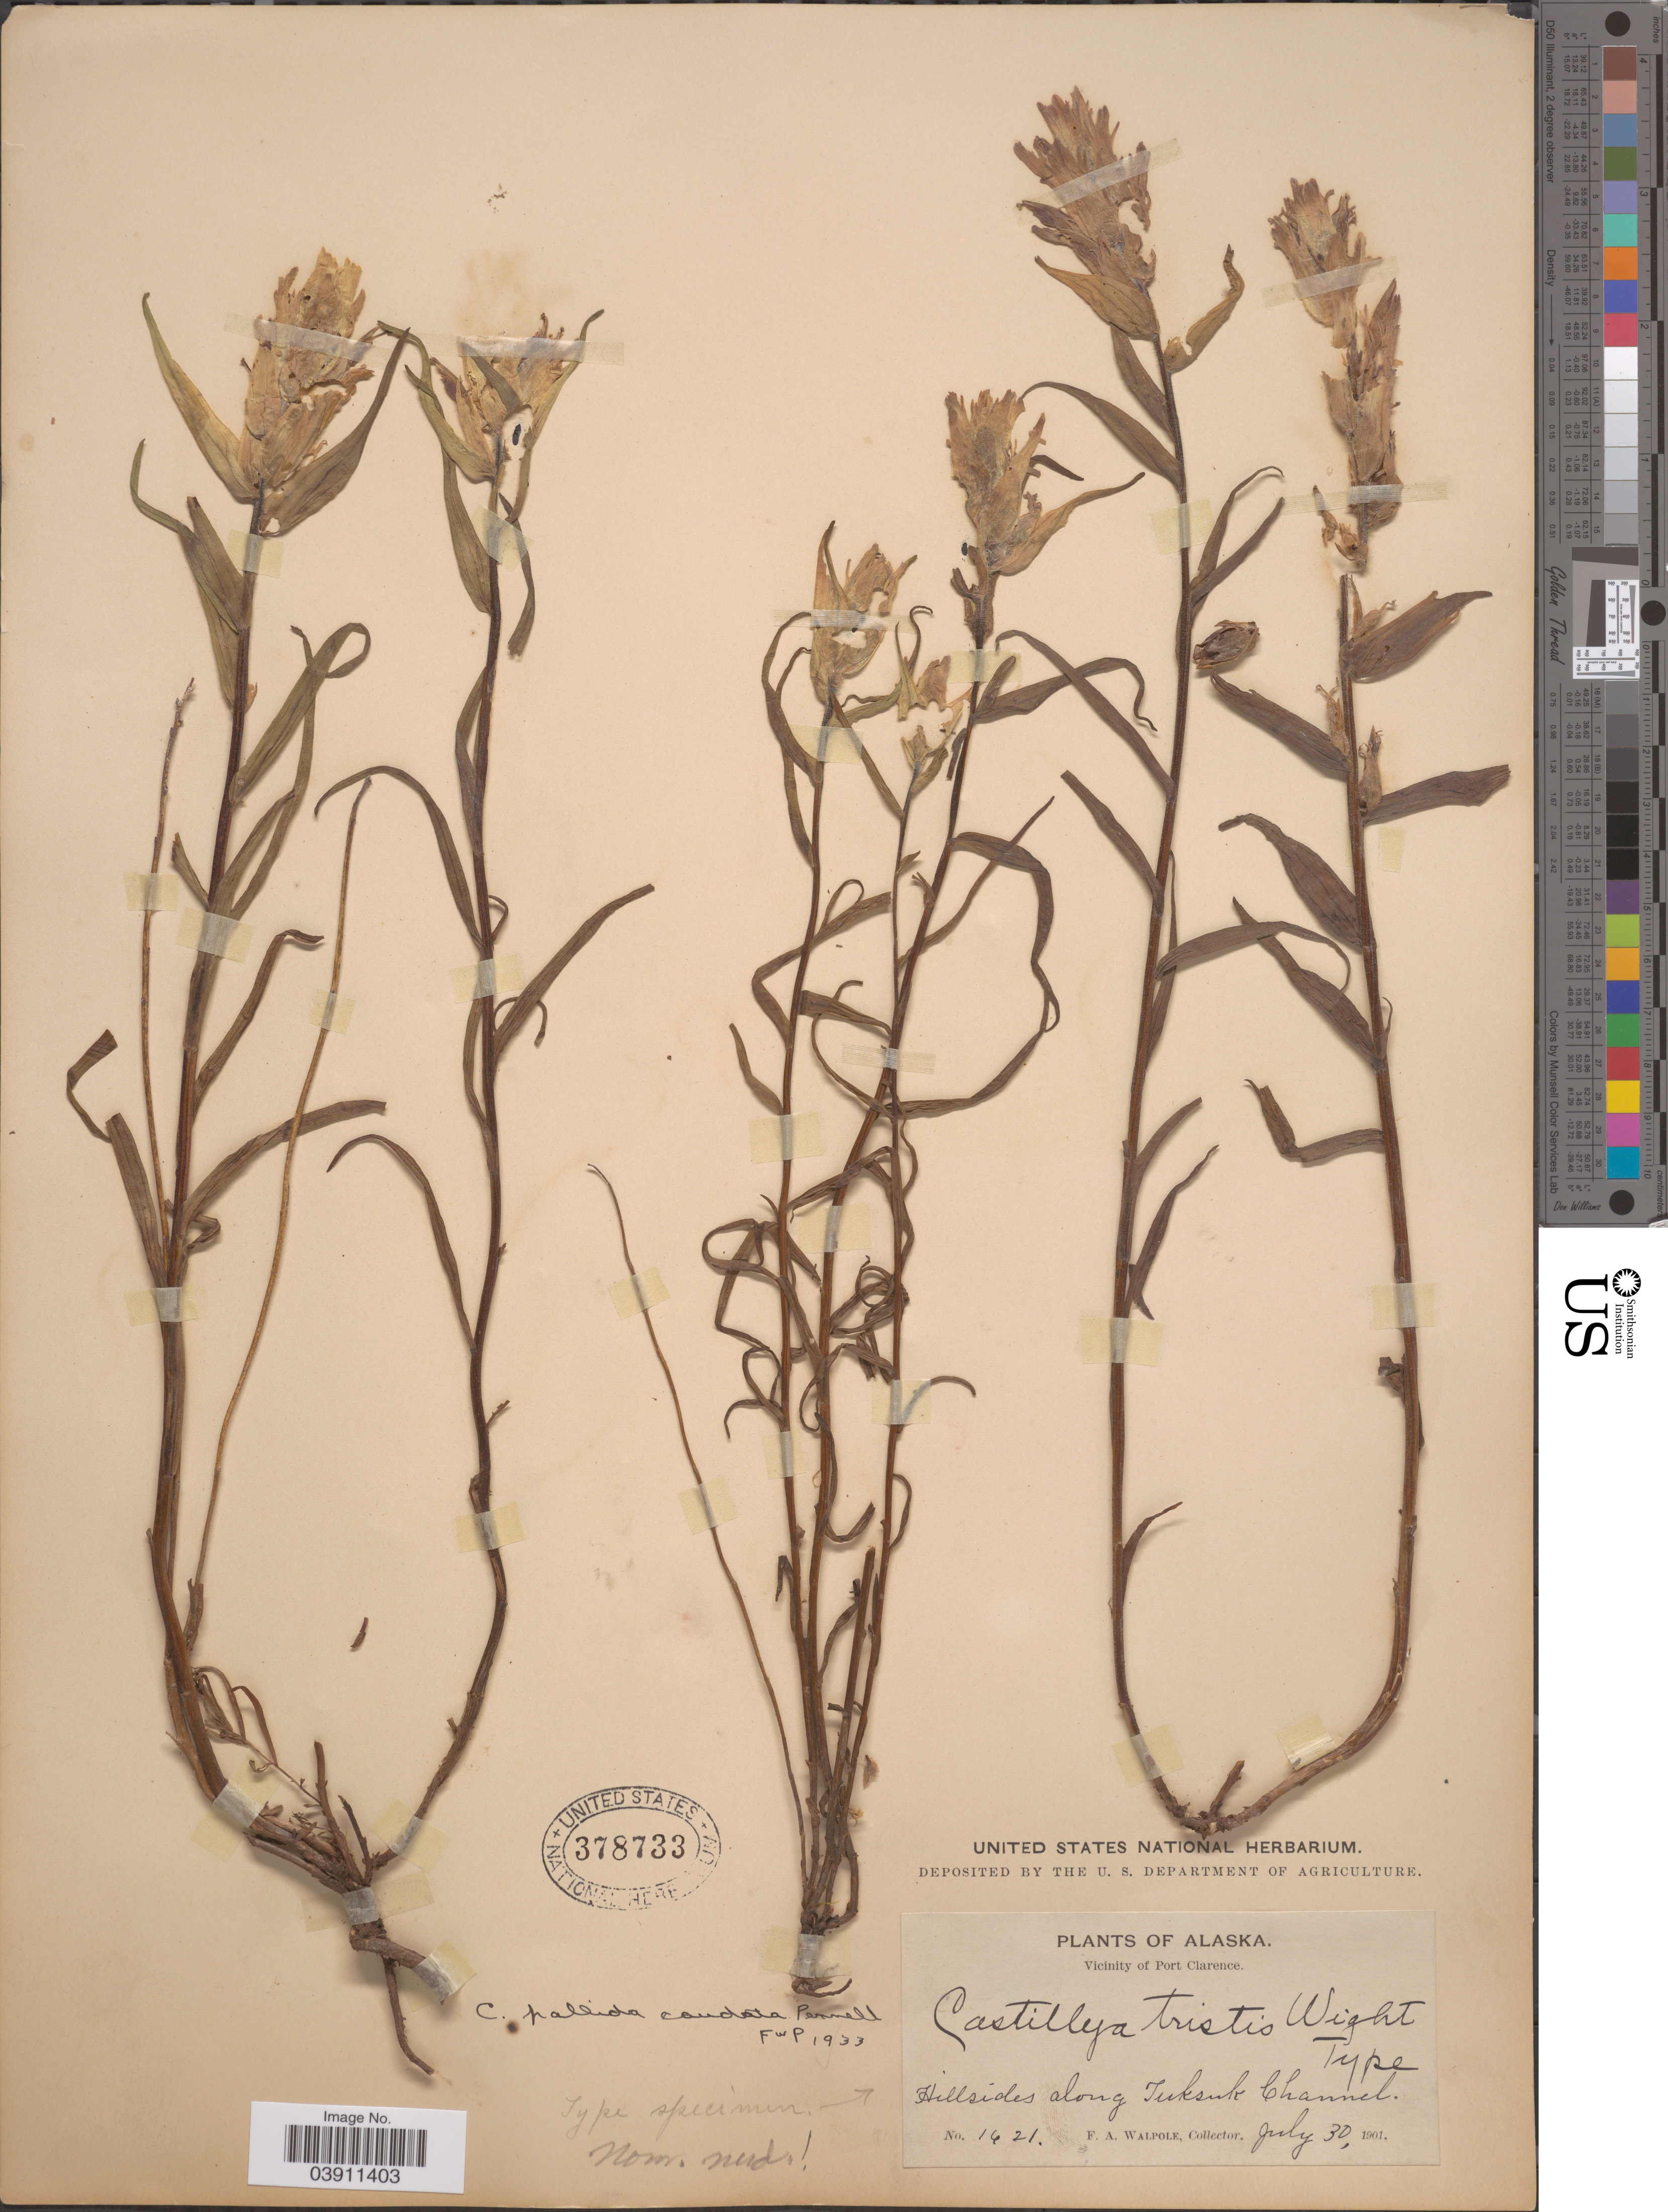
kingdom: Plantae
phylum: Tracheophyta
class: Magnoliopsida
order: Lamiales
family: Orobanchaceae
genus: Castilleja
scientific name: Castilleja caudata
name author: (Pennell) Rebrist.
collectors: F. Walpole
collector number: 1421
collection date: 1901-07-30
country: United States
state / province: Alaska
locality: Vicinity of Port Clarence. Hillsides along Tuksuk Channel.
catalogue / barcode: US 378733